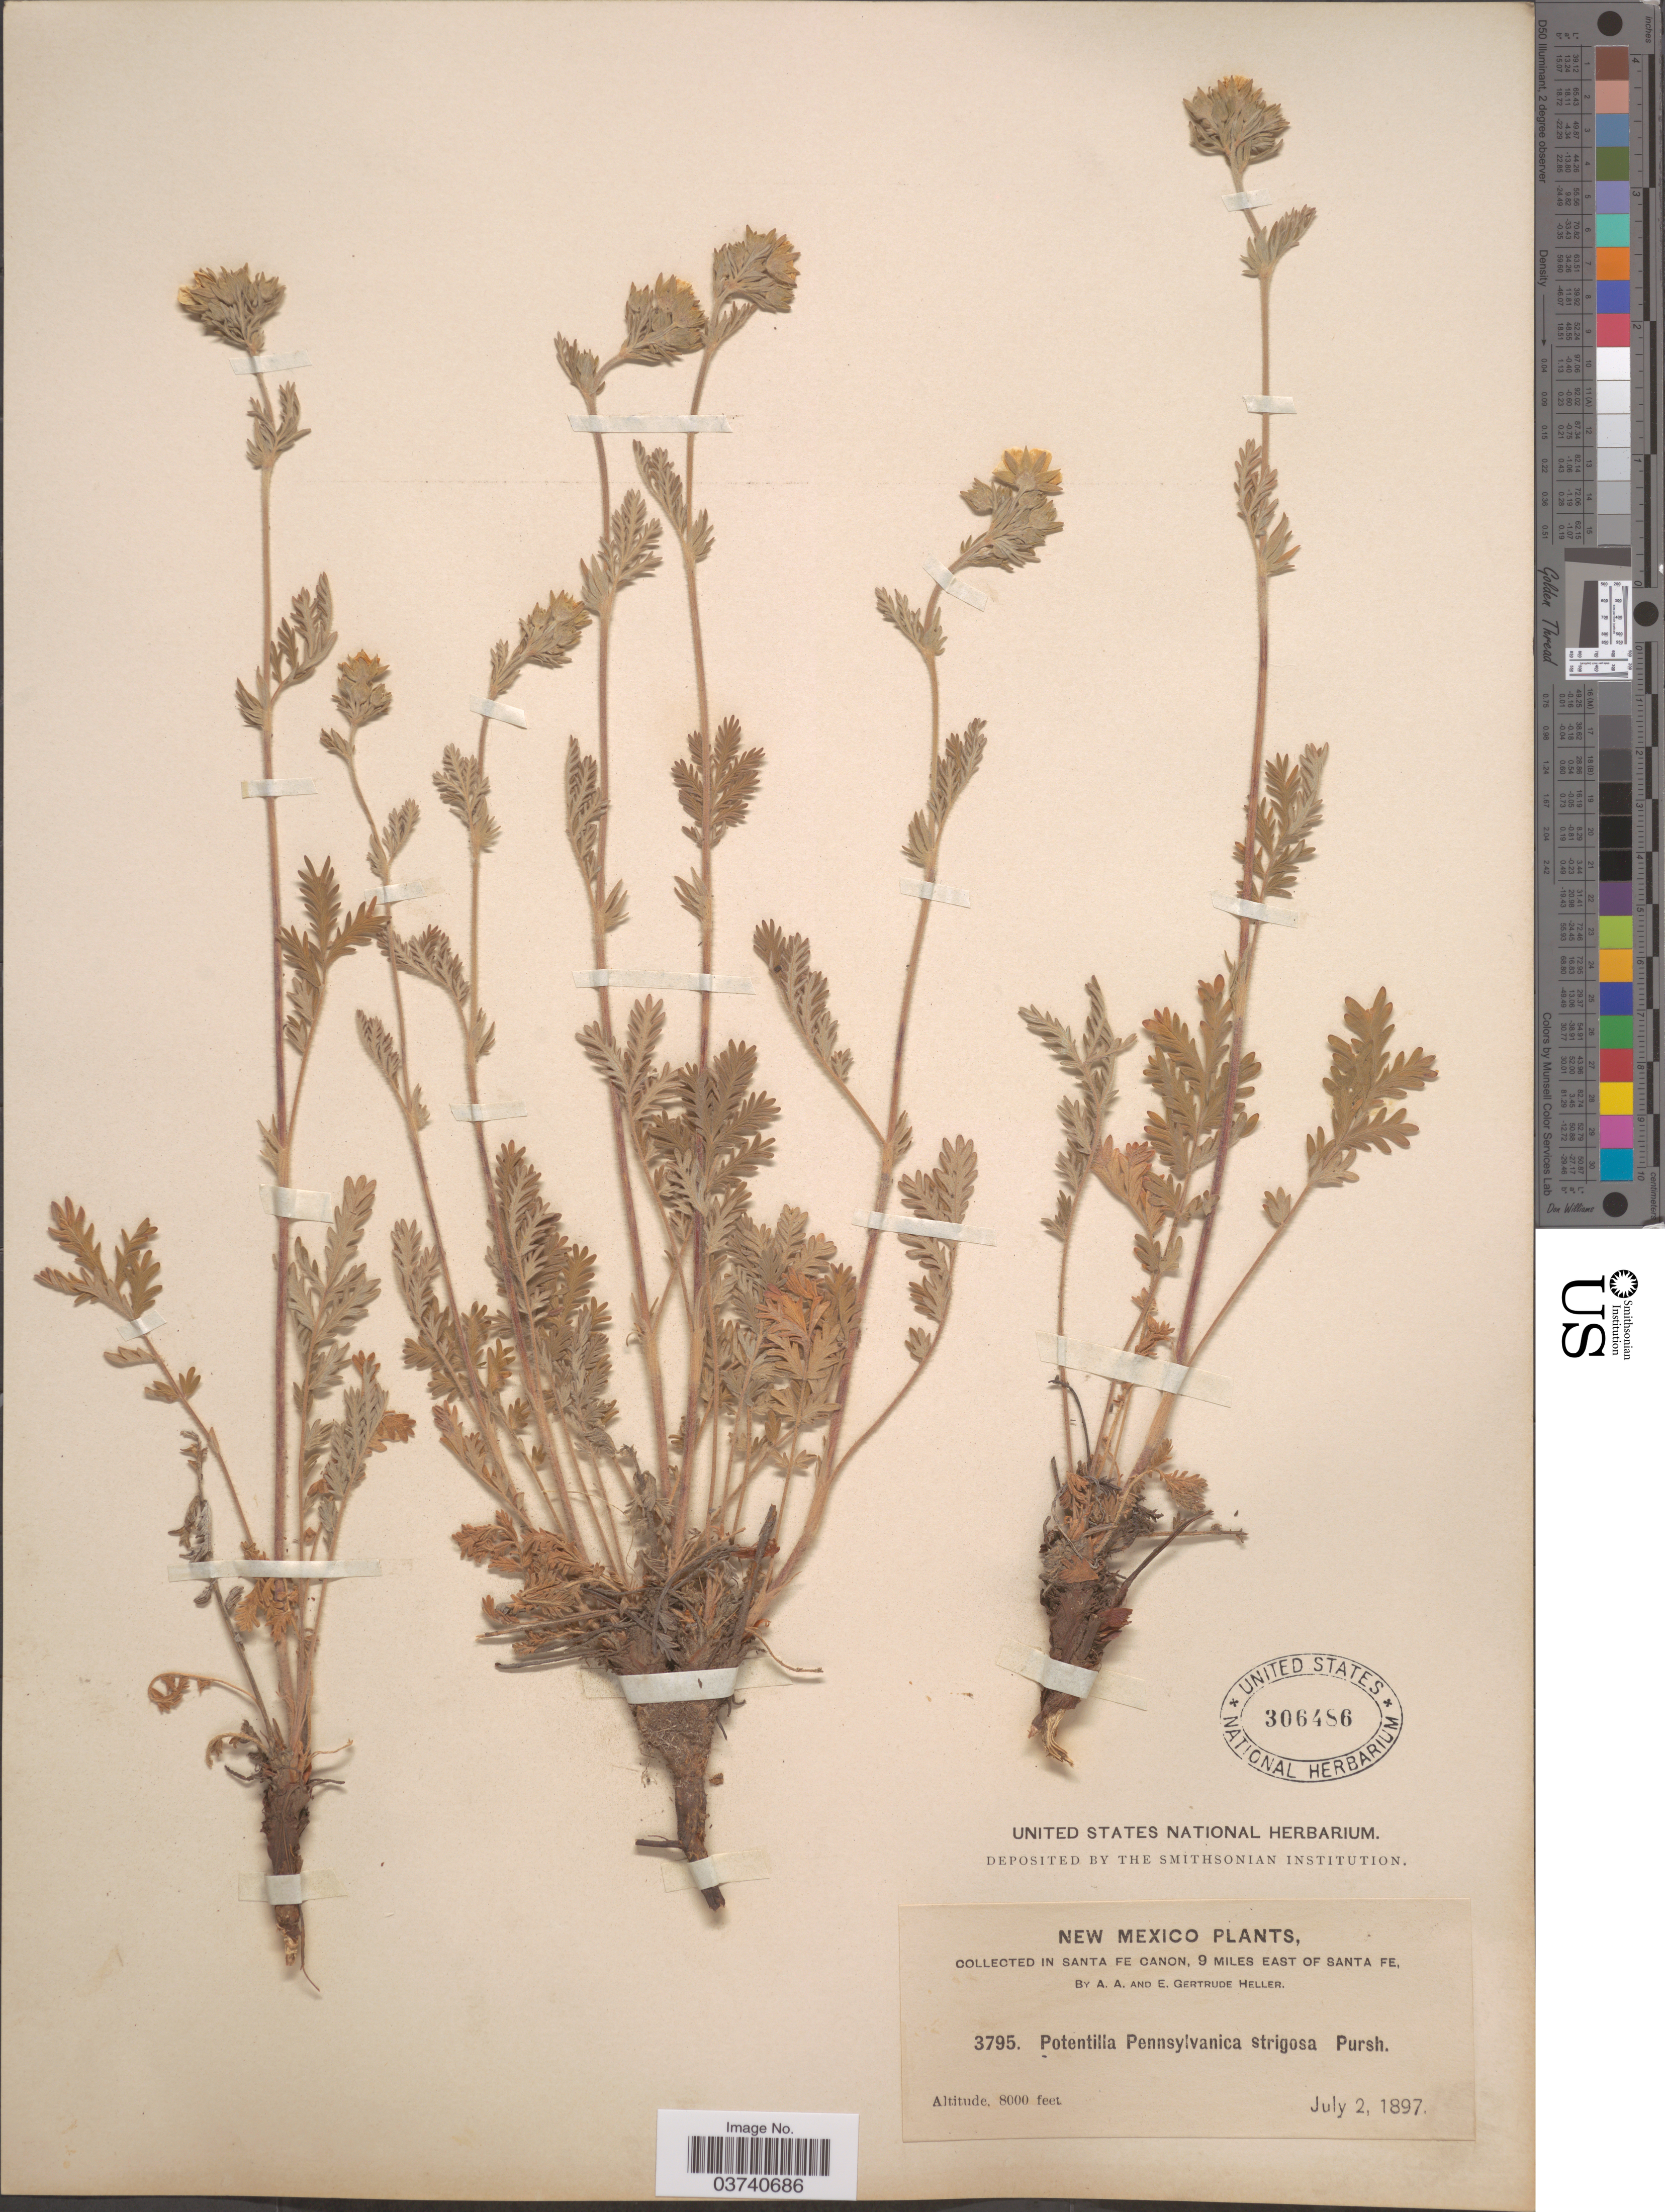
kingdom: Plantae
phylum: Tracheophyta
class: Magnoliopsida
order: Rosales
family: Rosaceae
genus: Potentilla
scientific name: Potentilla pensylvanica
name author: L.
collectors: A. A. Heller & E. G. Heller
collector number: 3795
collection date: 1897-07-02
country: United States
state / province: New Mexico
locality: In Santa Fe Canon, 9 miles east of Santa Fe.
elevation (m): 2438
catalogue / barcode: US 306486